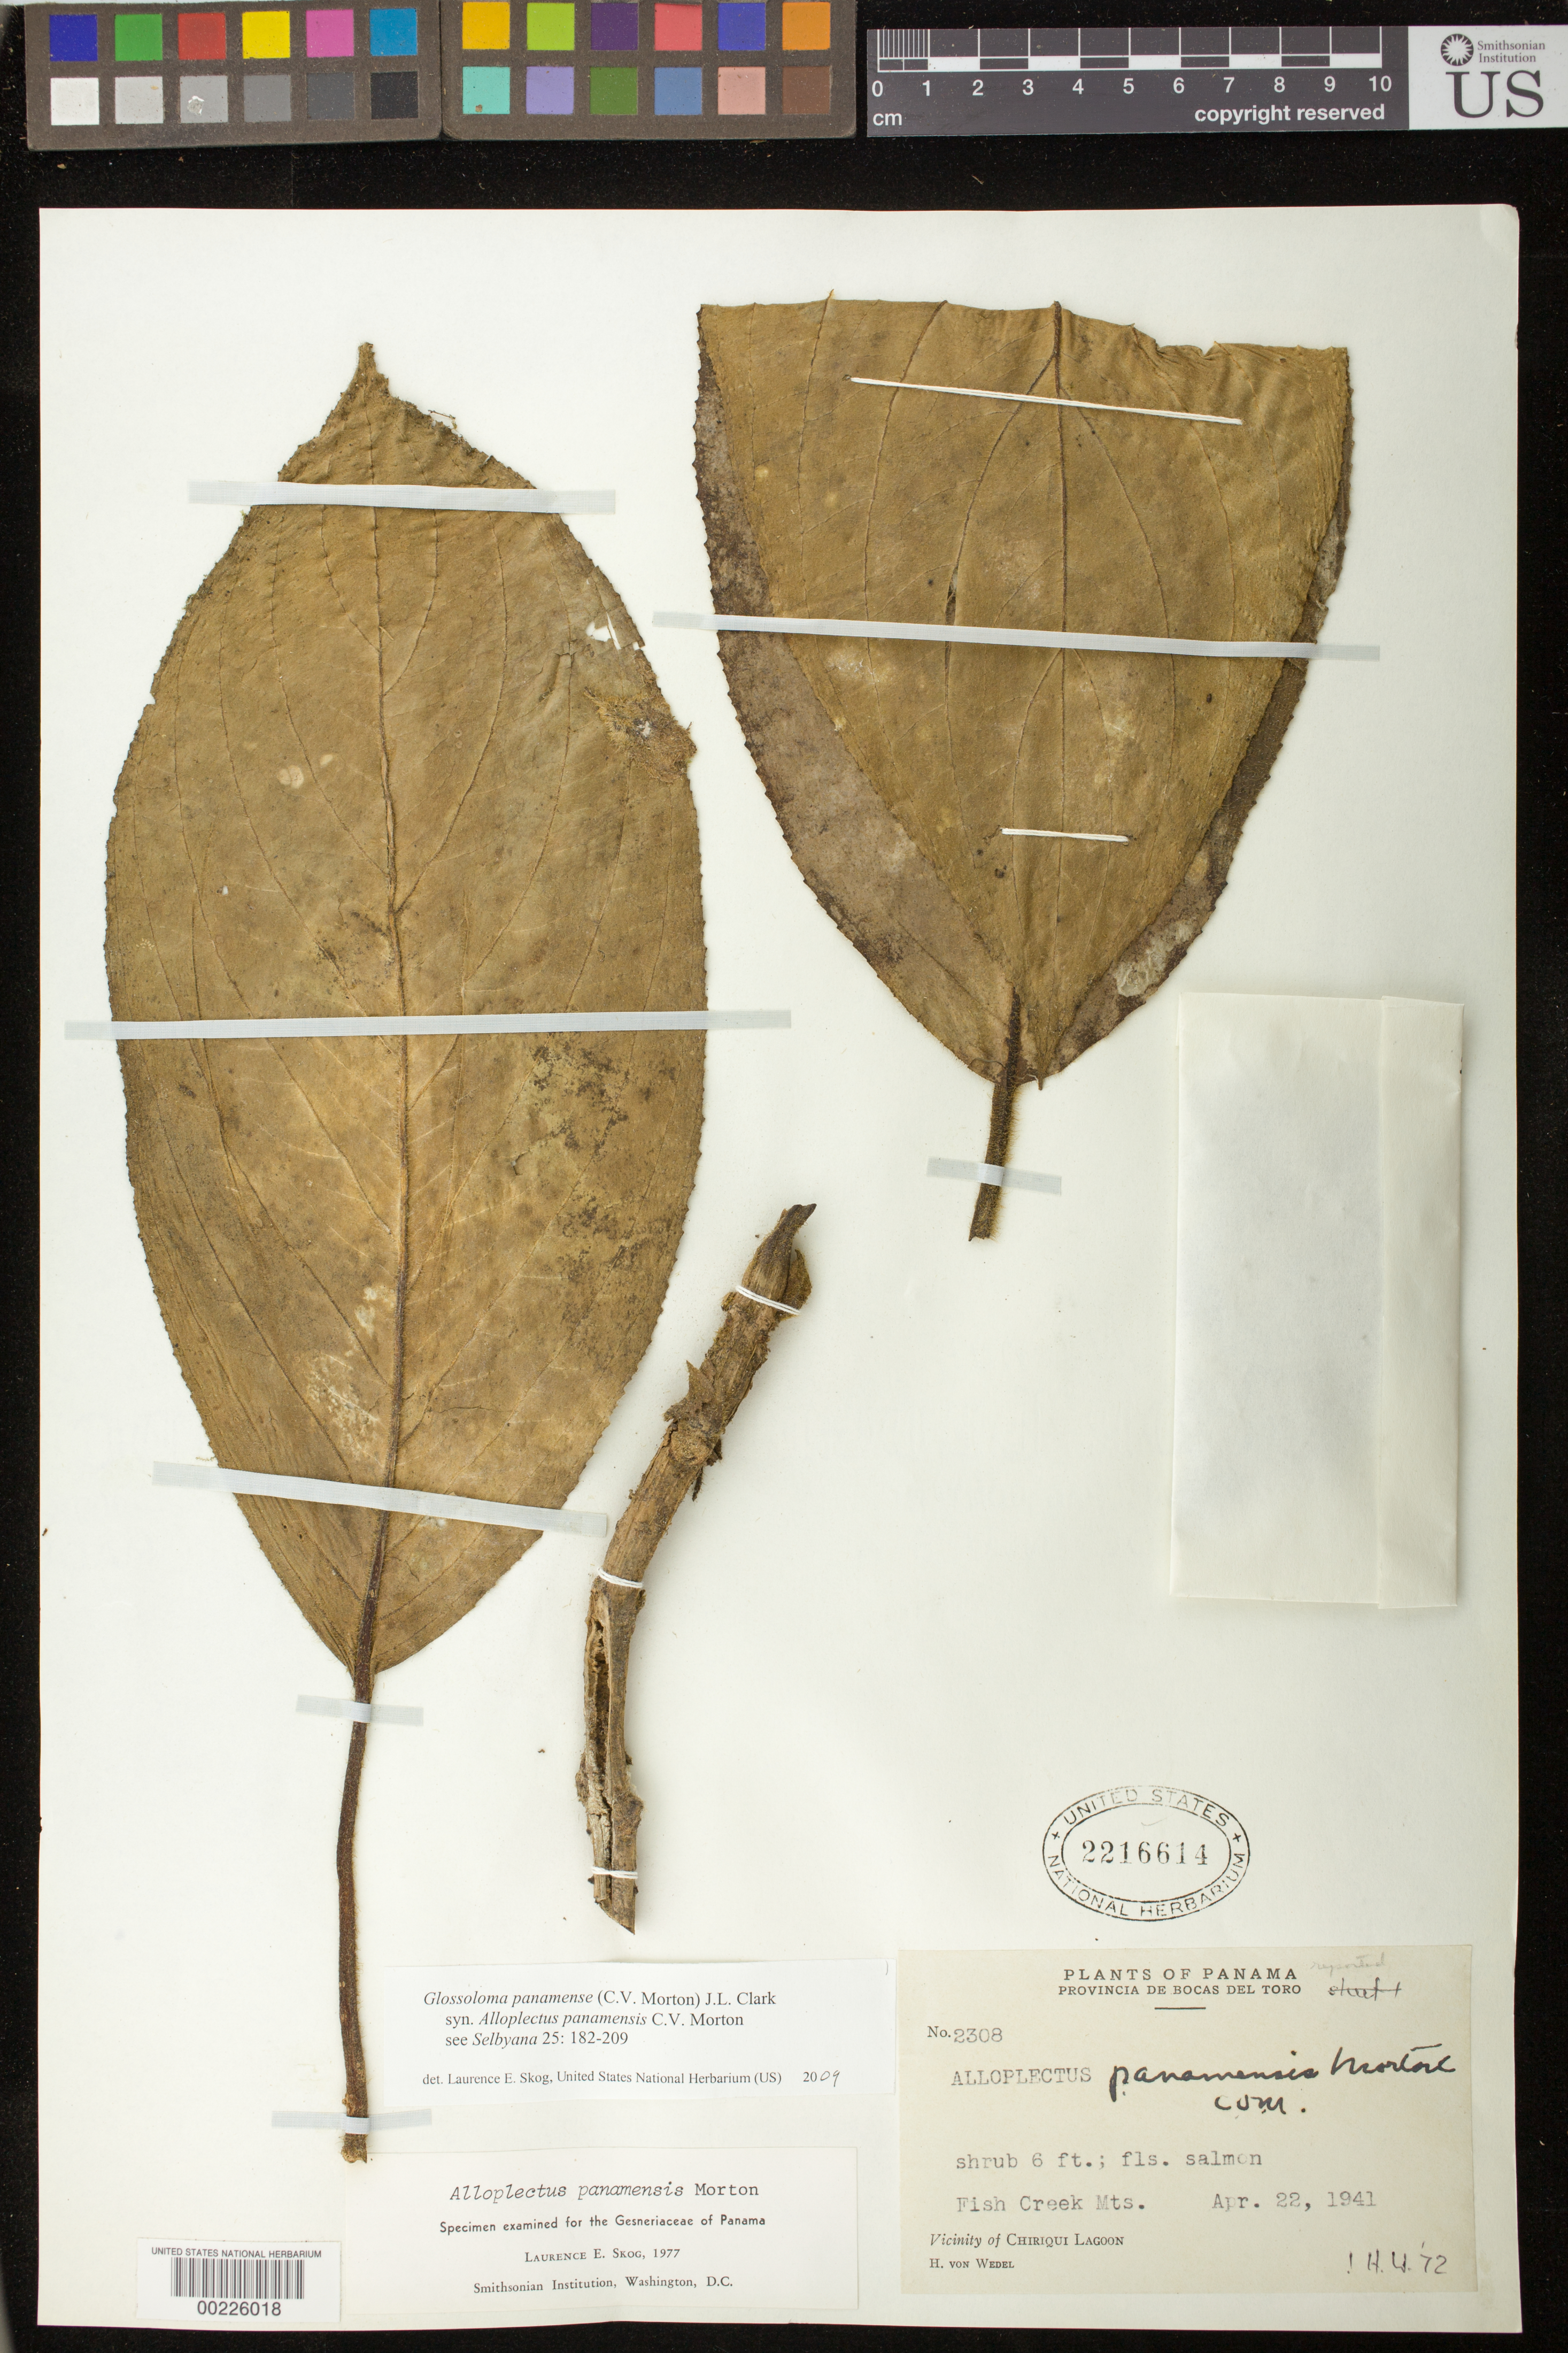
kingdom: Plantae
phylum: Tracheophyta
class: Magnoliopsida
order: Lamiales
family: Gesneriaceae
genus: Glossoloma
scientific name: Glossoloma panamense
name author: (C.V. Morton) J.L. Clark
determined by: Skog, Laurence E.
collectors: H. von Wedel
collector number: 2308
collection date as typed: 22 Apr 1941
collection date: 1941-04-22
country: Panama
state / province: Bocas del Toro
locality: Fish Creek Mts, vicinity of Chiriqui Lagoon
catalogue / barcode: US 2216614